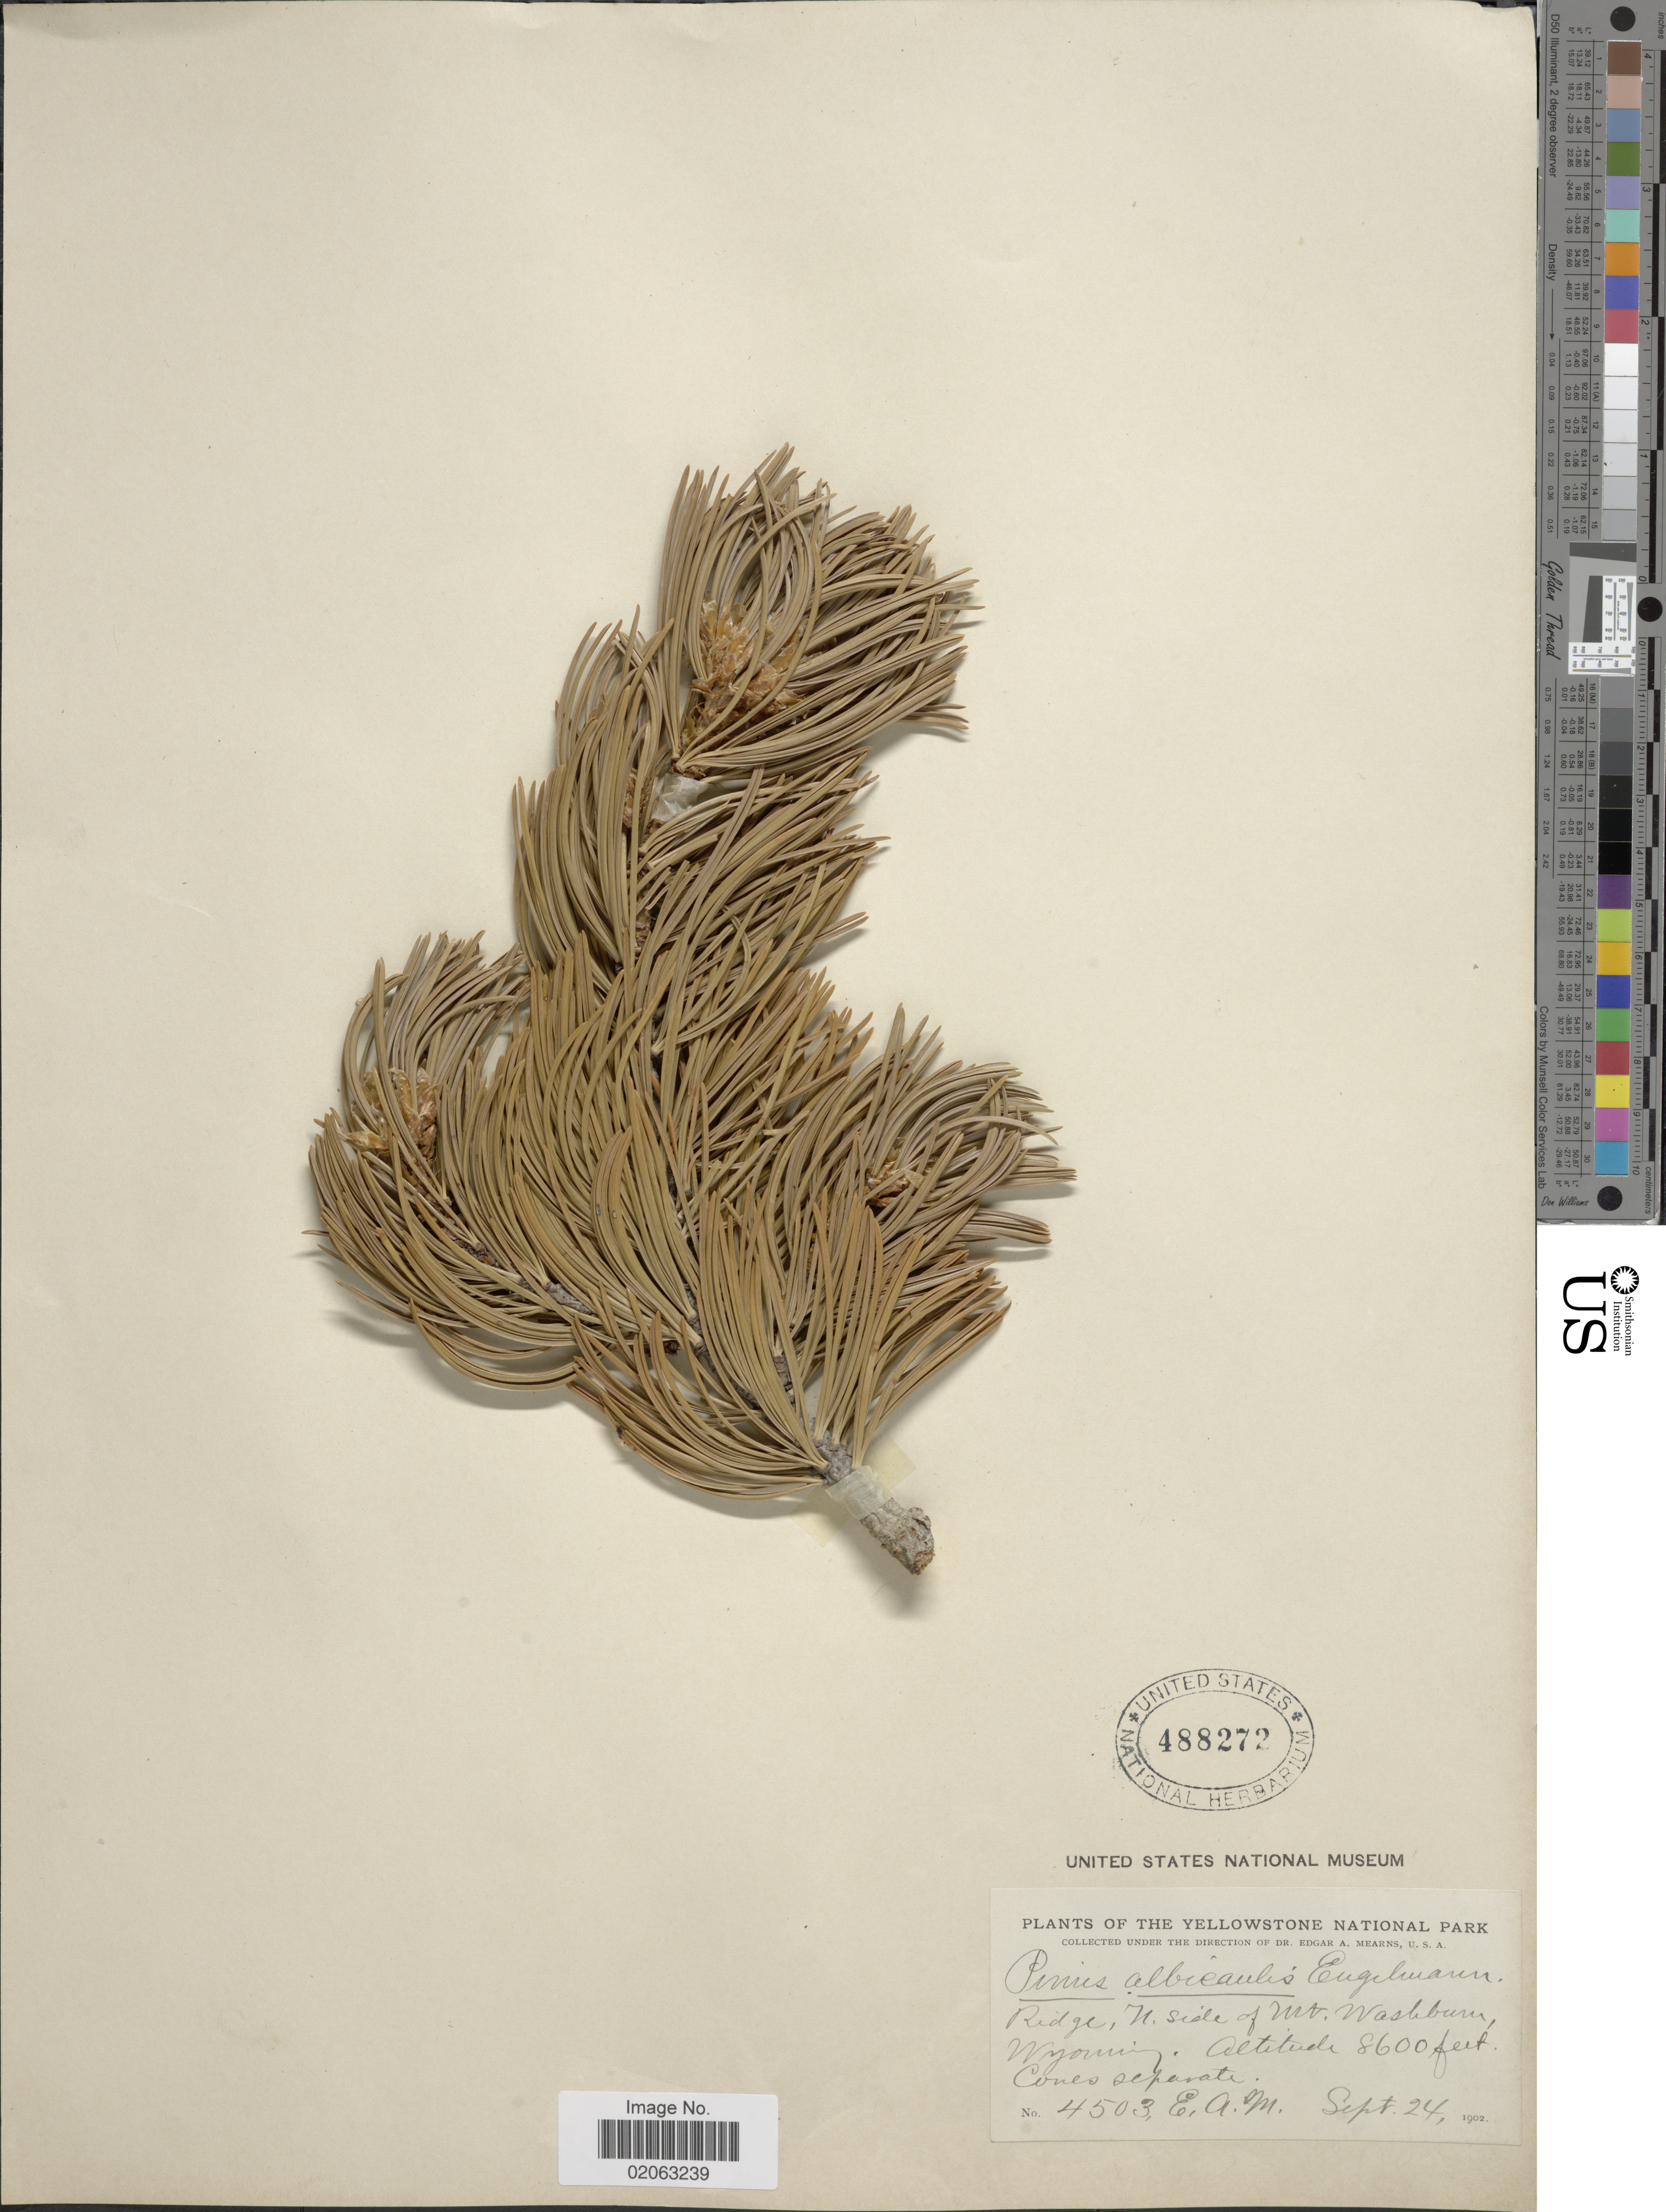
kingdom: Plantae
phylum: Tracheophyta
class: Pinopsida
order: Pinales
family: Pinaceae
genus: Pinus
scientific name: Pinus albicaulis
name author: Engelm.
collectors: E. A. Mearns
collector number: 4503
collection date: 1902-09-24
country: United States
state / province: Wyoming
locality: The Yellowstone National Park, Ridge, N side of Mt Washburn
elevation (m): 2621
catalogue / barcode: US 488272